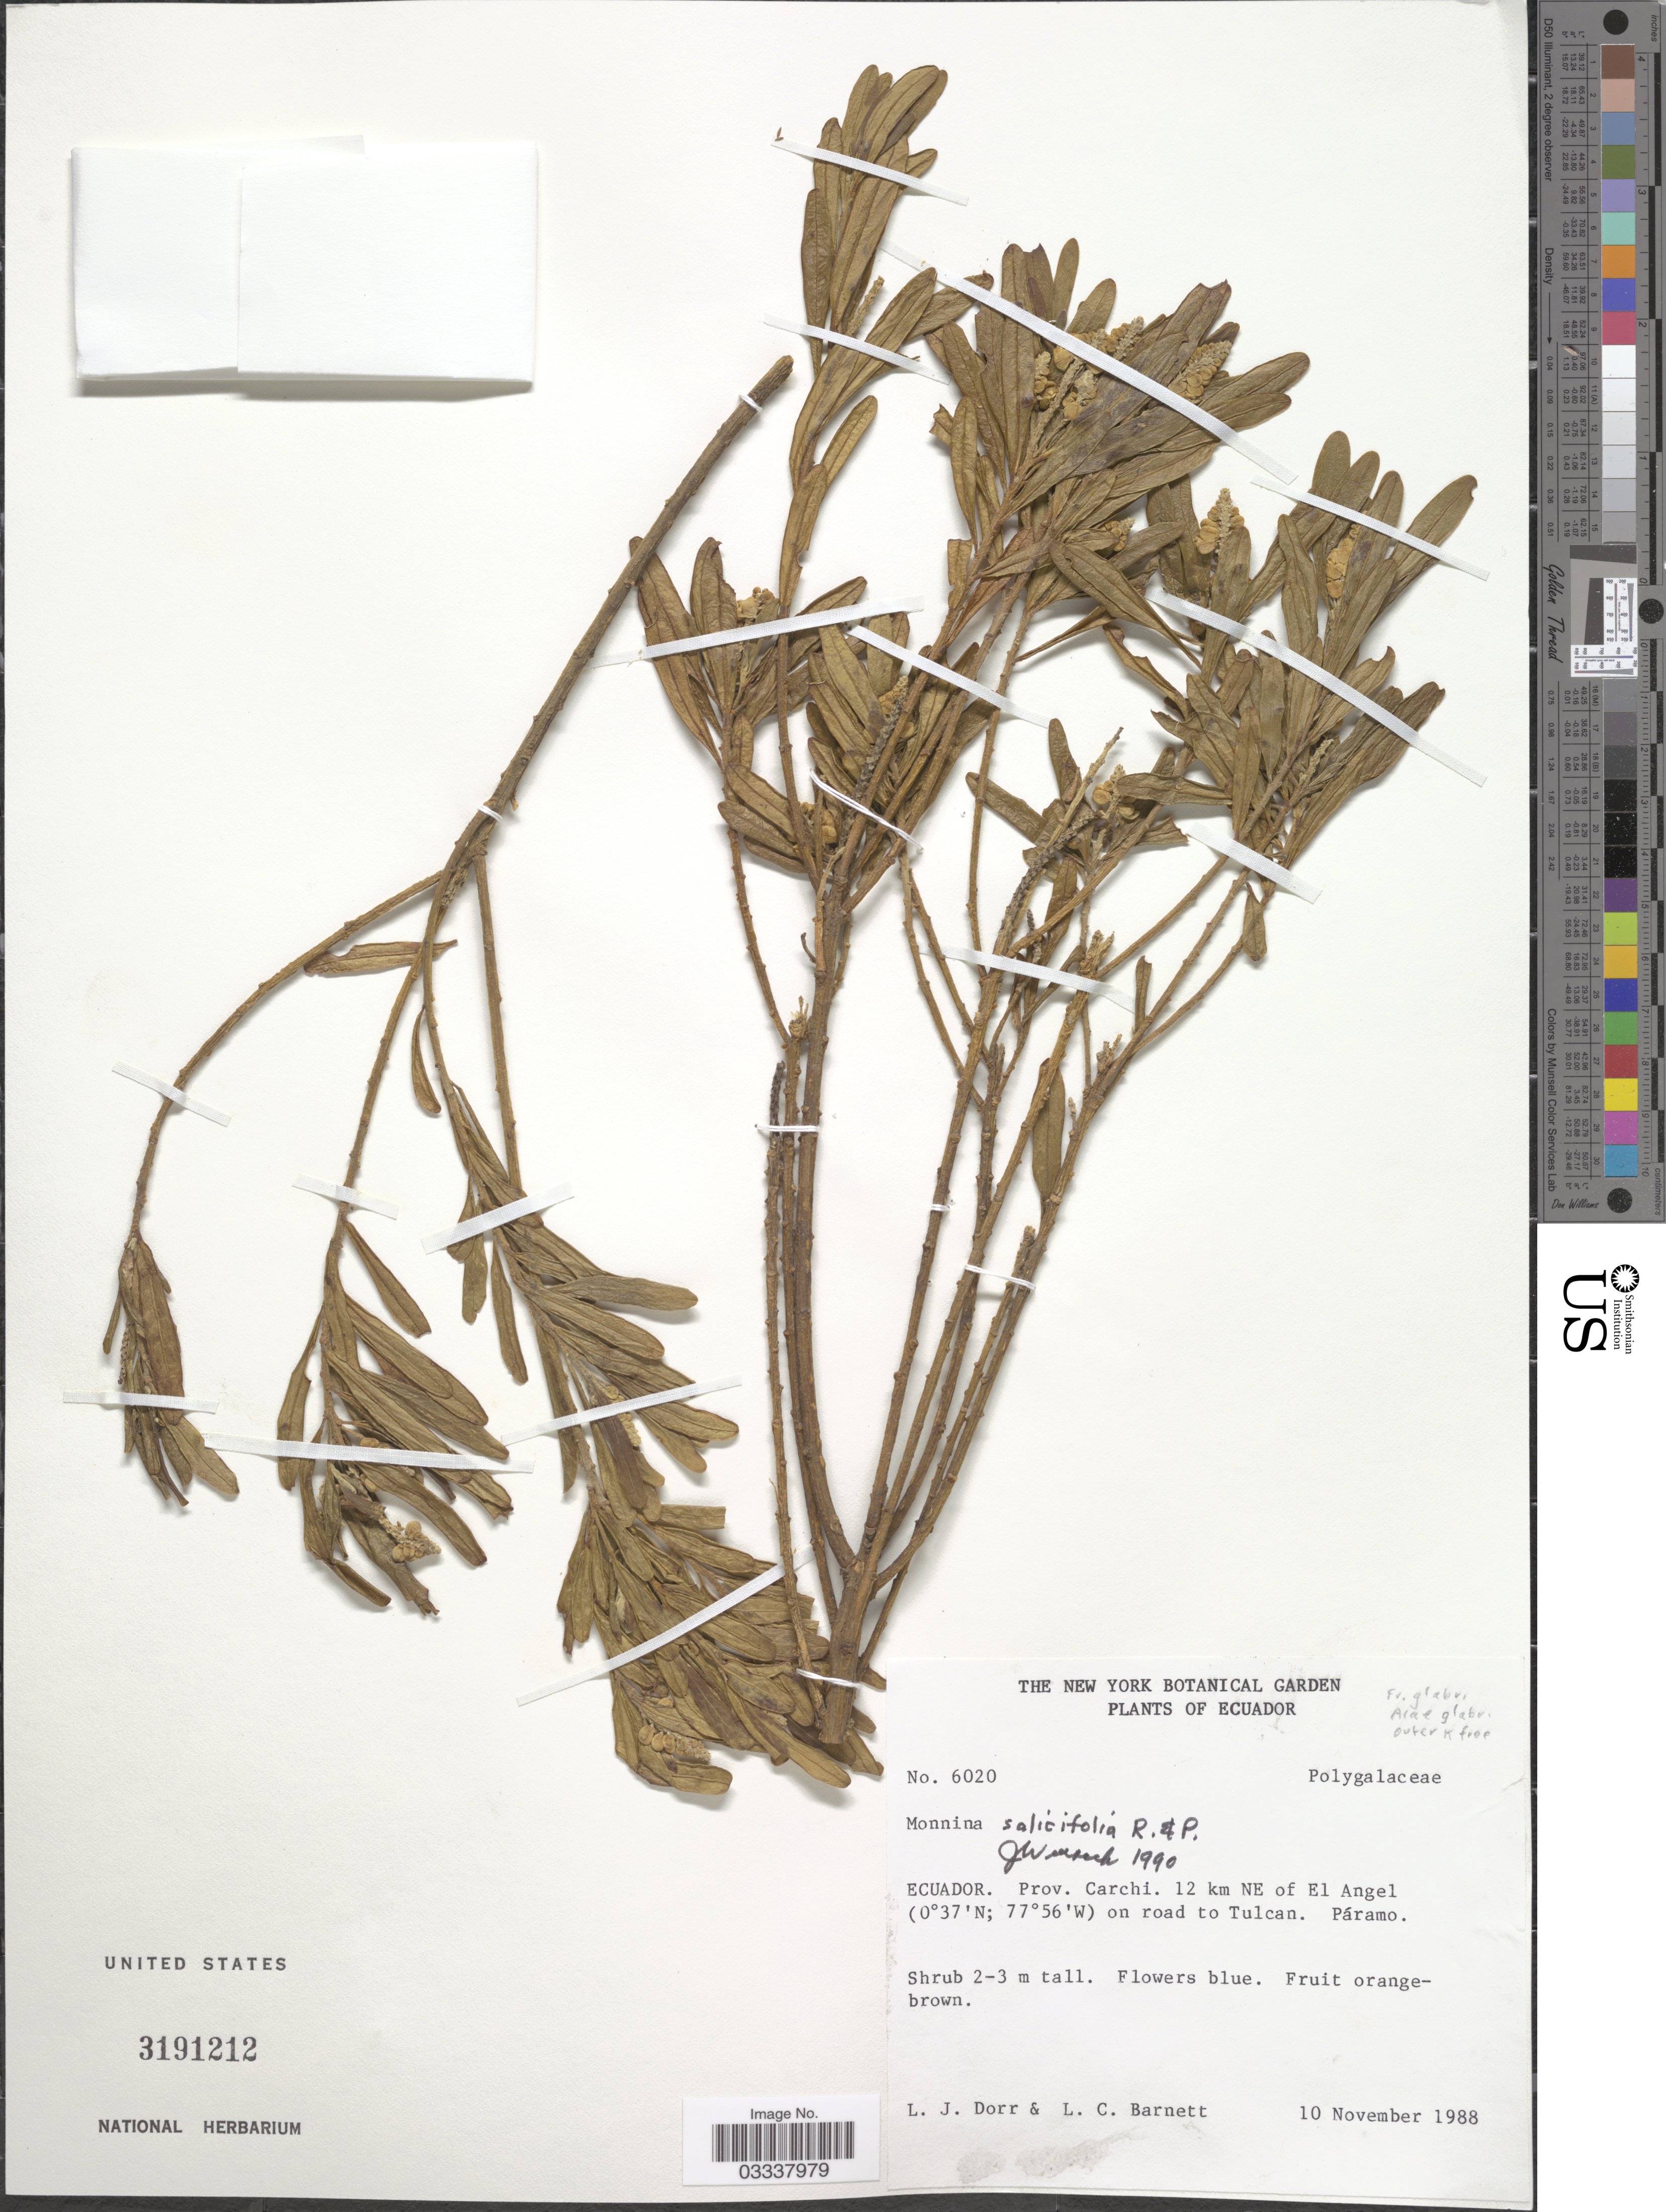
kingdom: Plantae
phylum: Tracheophyta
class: Magnoliopsida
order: Fabales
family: Polygalaceae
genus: Monnina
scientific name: Monnina salicifolia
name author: Ruiz & Pav.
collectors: L. J. Dorr & L. C. Barnett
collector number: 6020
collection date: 1988-11-10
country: Ecuador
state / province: Carchi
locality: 12 km NE of El Angel on road to Tulcan.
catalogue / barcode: US 3191212